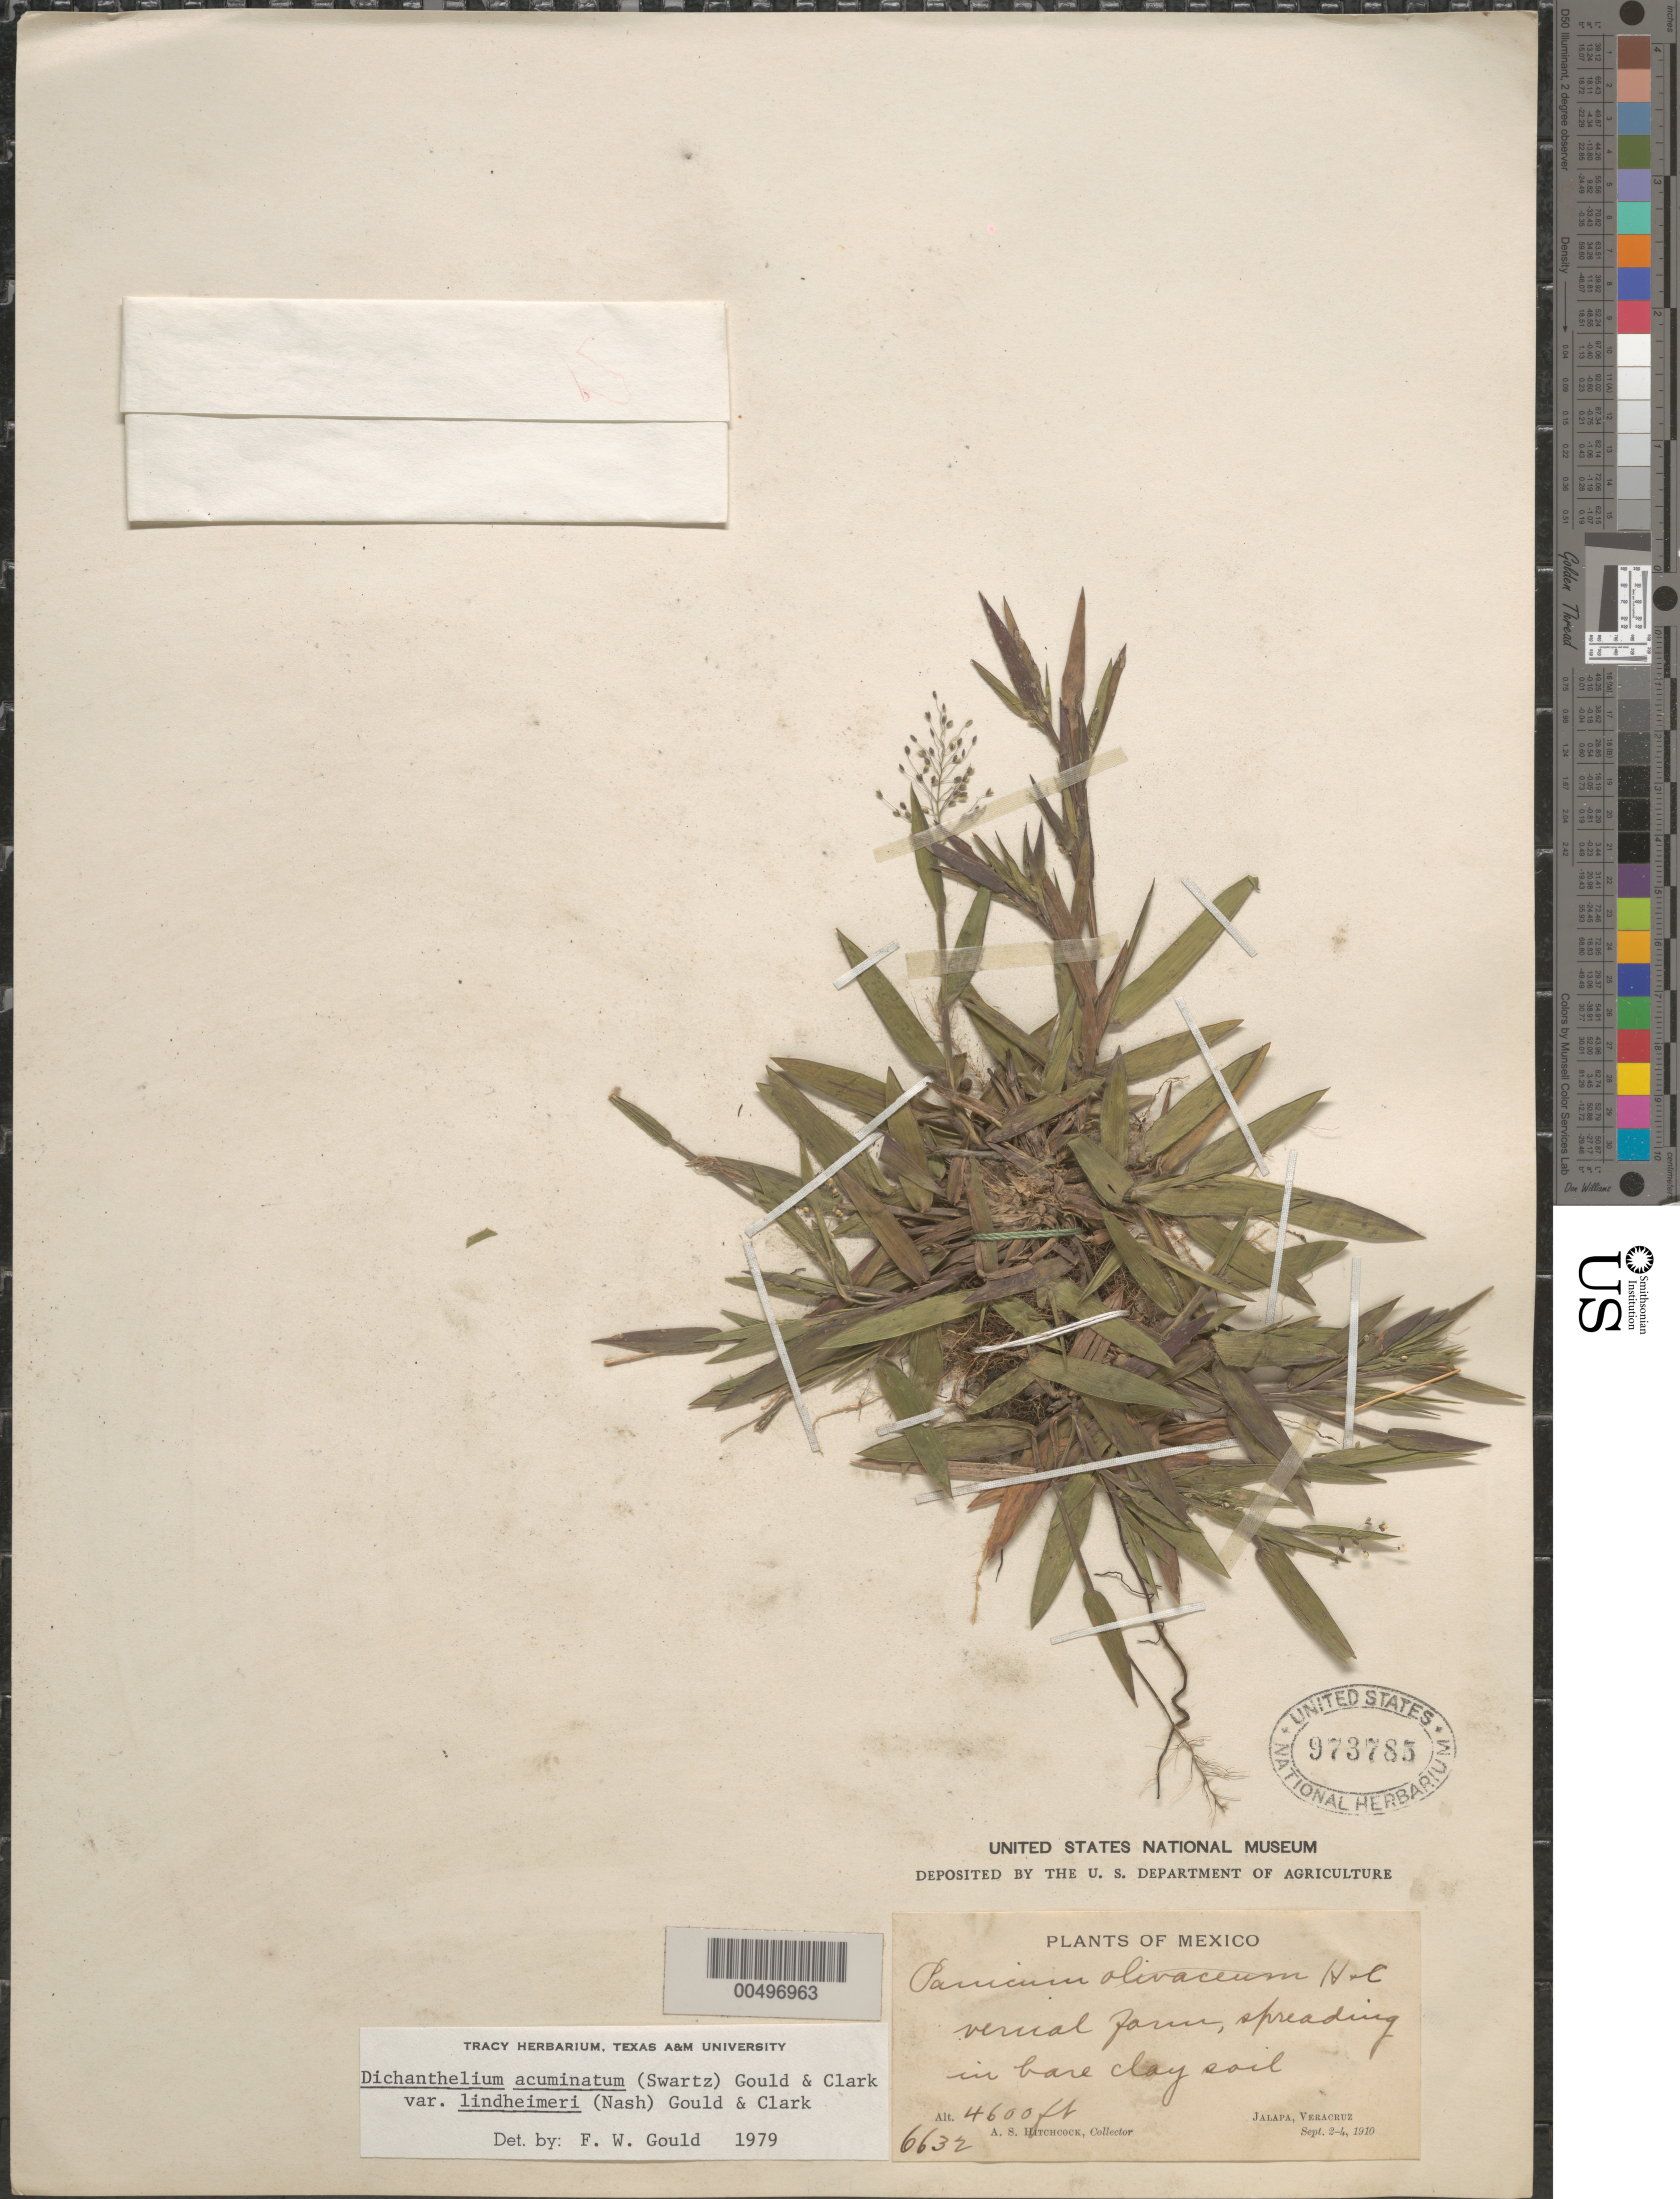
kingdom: Plantae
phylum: Tracheophyta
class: Liliopsida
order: Poales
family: Poaceae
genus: Dichanthelium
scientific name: Dichanthelium acuminatum var. lindheimeri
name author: (Nash) Gould & C.A. Clark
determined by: Gould, F. W.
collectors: A. S. Hitchcock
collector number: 6632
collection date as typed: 2 Sep 1910 to 4 Sep 1910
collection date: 1910-09-02/1910-09-04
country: Mexico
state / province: Veracruz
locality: Jalapa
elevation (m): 1402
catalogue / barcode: US 973785